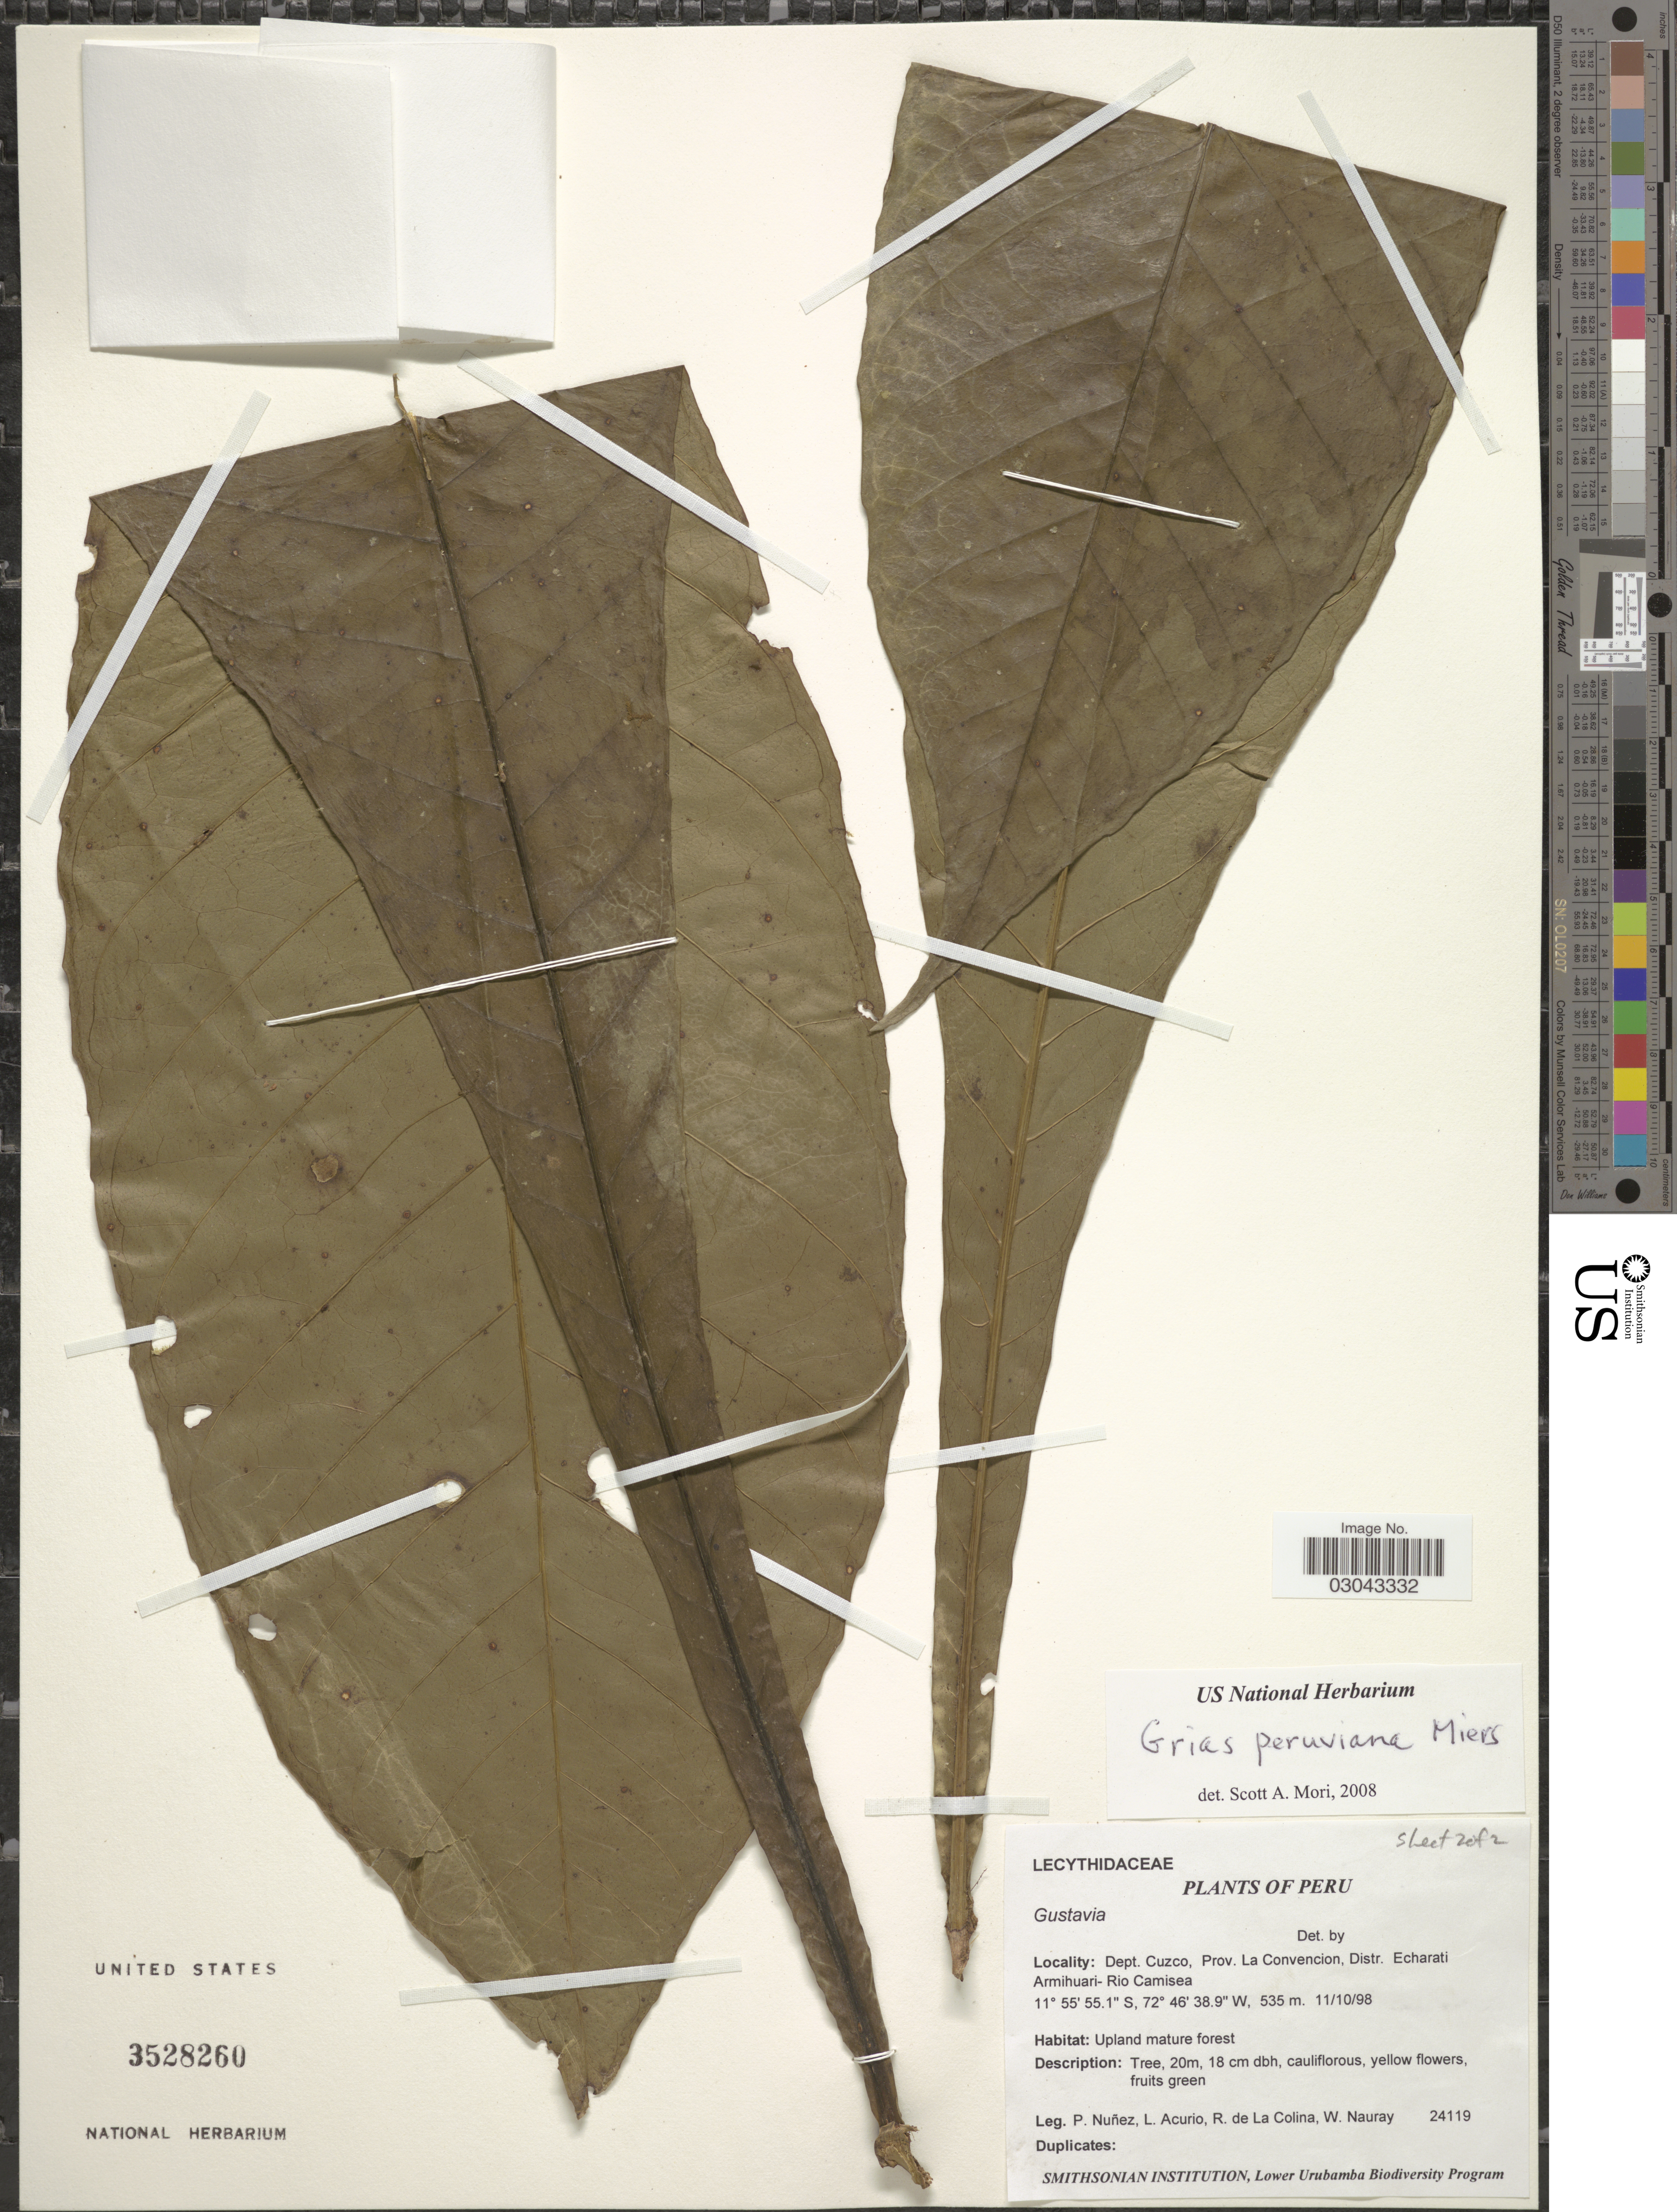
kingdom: Plantae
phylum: Tracheophyta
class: Magnoliopsida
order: Ericales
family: Lecythidaceae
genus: Grias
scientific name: Grias peruviana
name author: Miers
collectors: P. Nuñez V., L. Acurio, R. de La Colina & W. Nauray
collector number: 24119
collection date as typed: Transcribed d/m/y: 11/10/98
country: Peru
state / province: Cusco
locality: Dept. Cuzco, Prov. La Convencion, Distr. Echarati Armihuari-Rio Camisea.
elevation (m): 535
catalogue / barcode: US 3528260